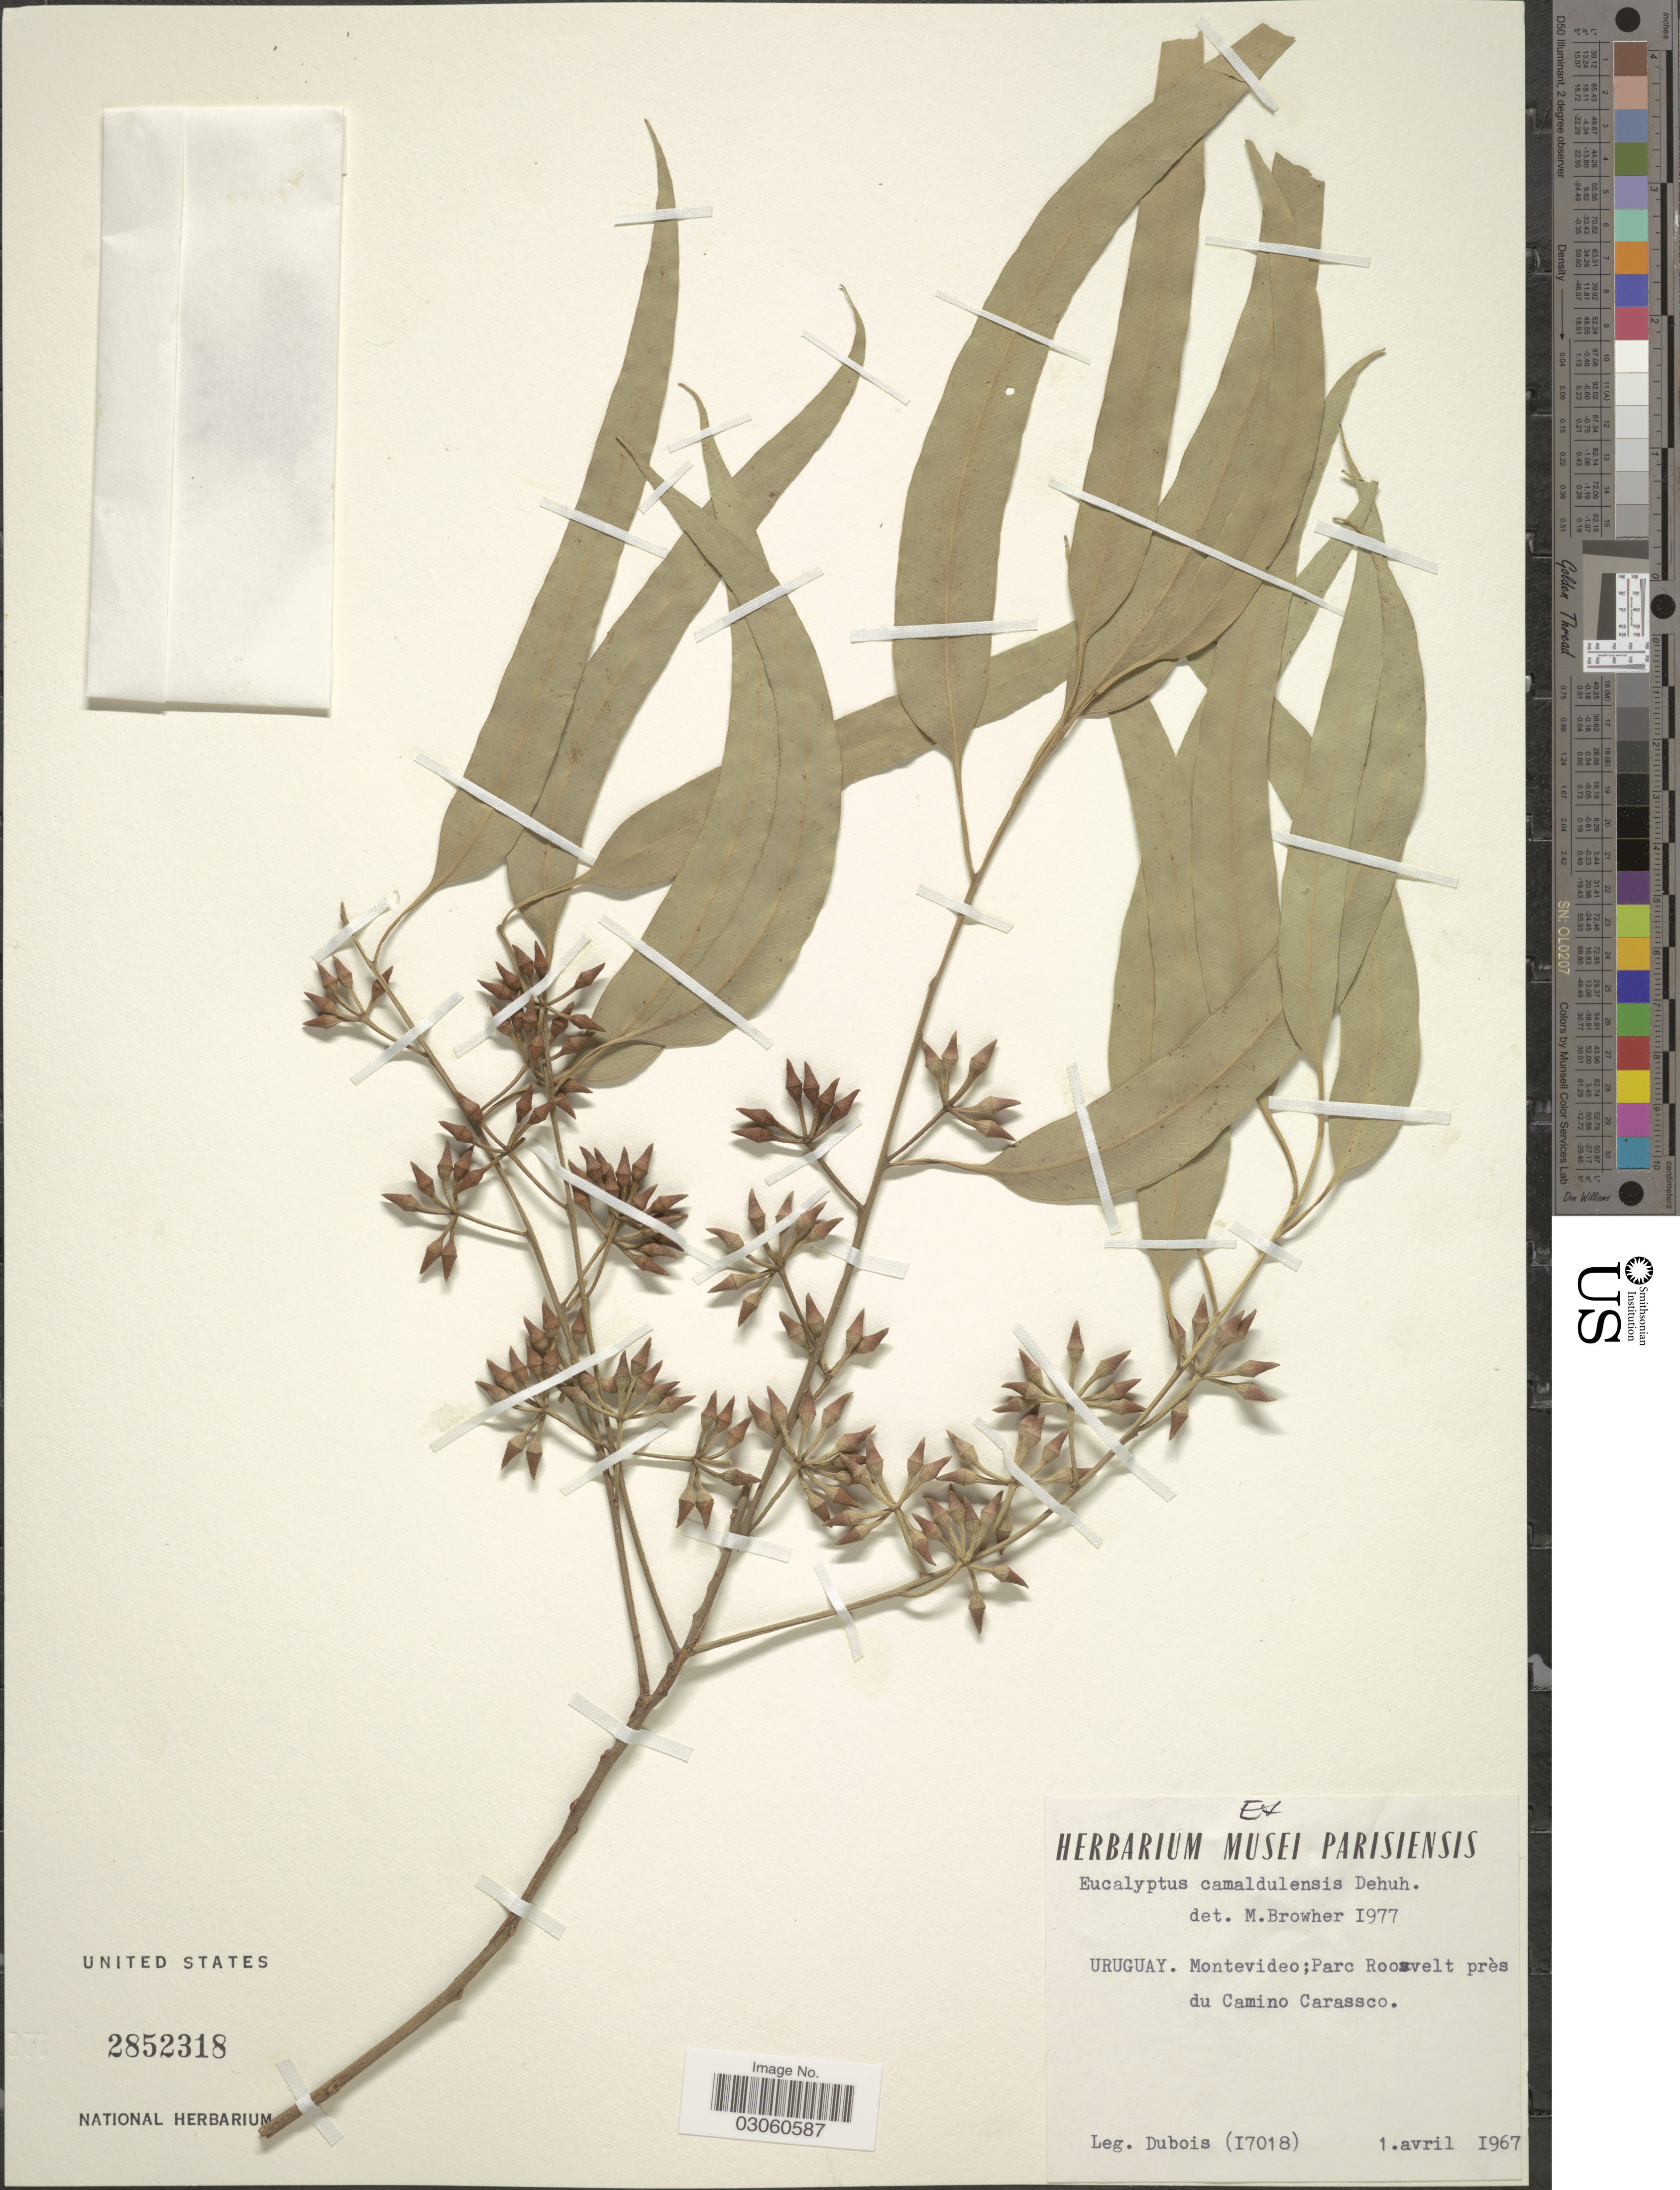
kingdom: Plantae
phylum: Tracheophyta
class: Magnoliopsida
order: Myrtales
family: Myrtaceae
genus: Eucalyptus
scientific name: Eucalyptus camaldulensis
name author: Dehnh.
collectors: -. Dubois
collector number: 17018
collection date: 1967-04-01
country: Uruguay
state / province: Montevideo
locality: Parc Roosevelt près du Camino Carassco.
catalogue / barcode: US 2852318